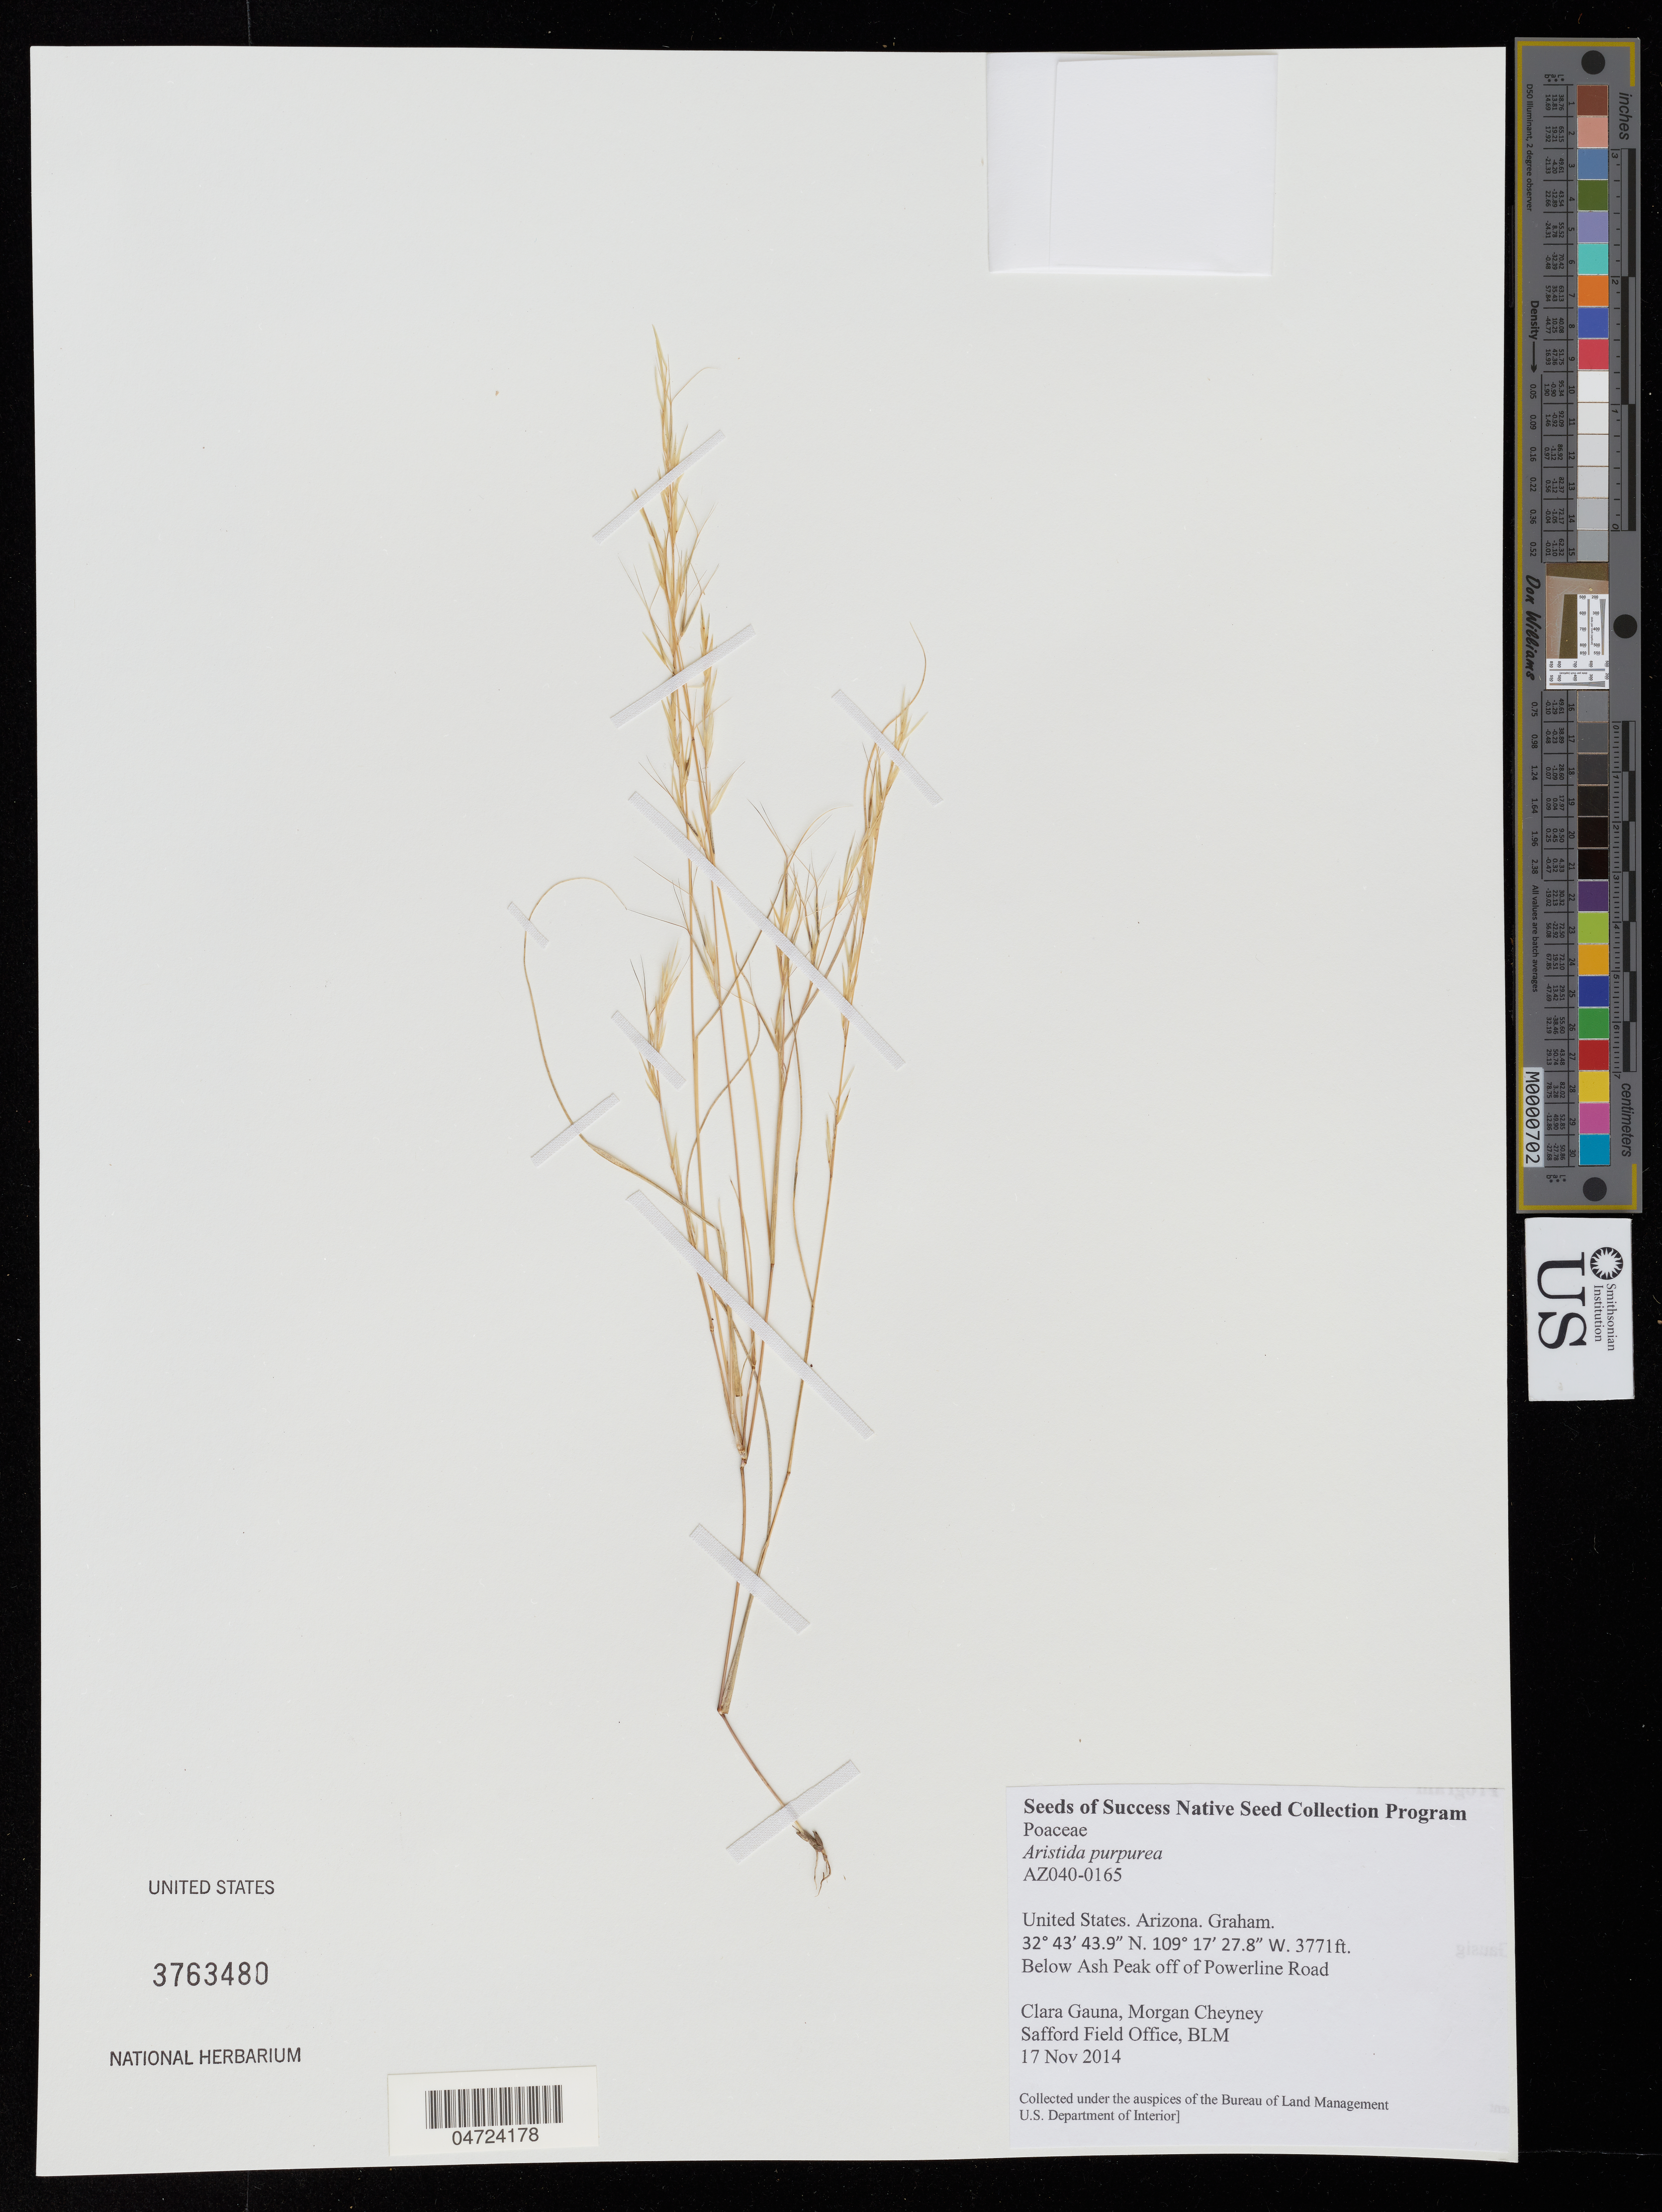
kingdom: Plantae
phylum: Tracheophyta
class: Liliopsida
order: Poales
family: Poaceae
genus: Aristida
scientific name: Aristida purpurea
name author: Nutt.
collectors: C. Gauna & M. Cheyney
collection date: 2014-11-17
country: United States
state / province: Arizona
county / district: Graham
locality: Graham. Below Ash Peak off of Powerline Road.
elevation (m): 1149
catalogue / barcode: US 3763480